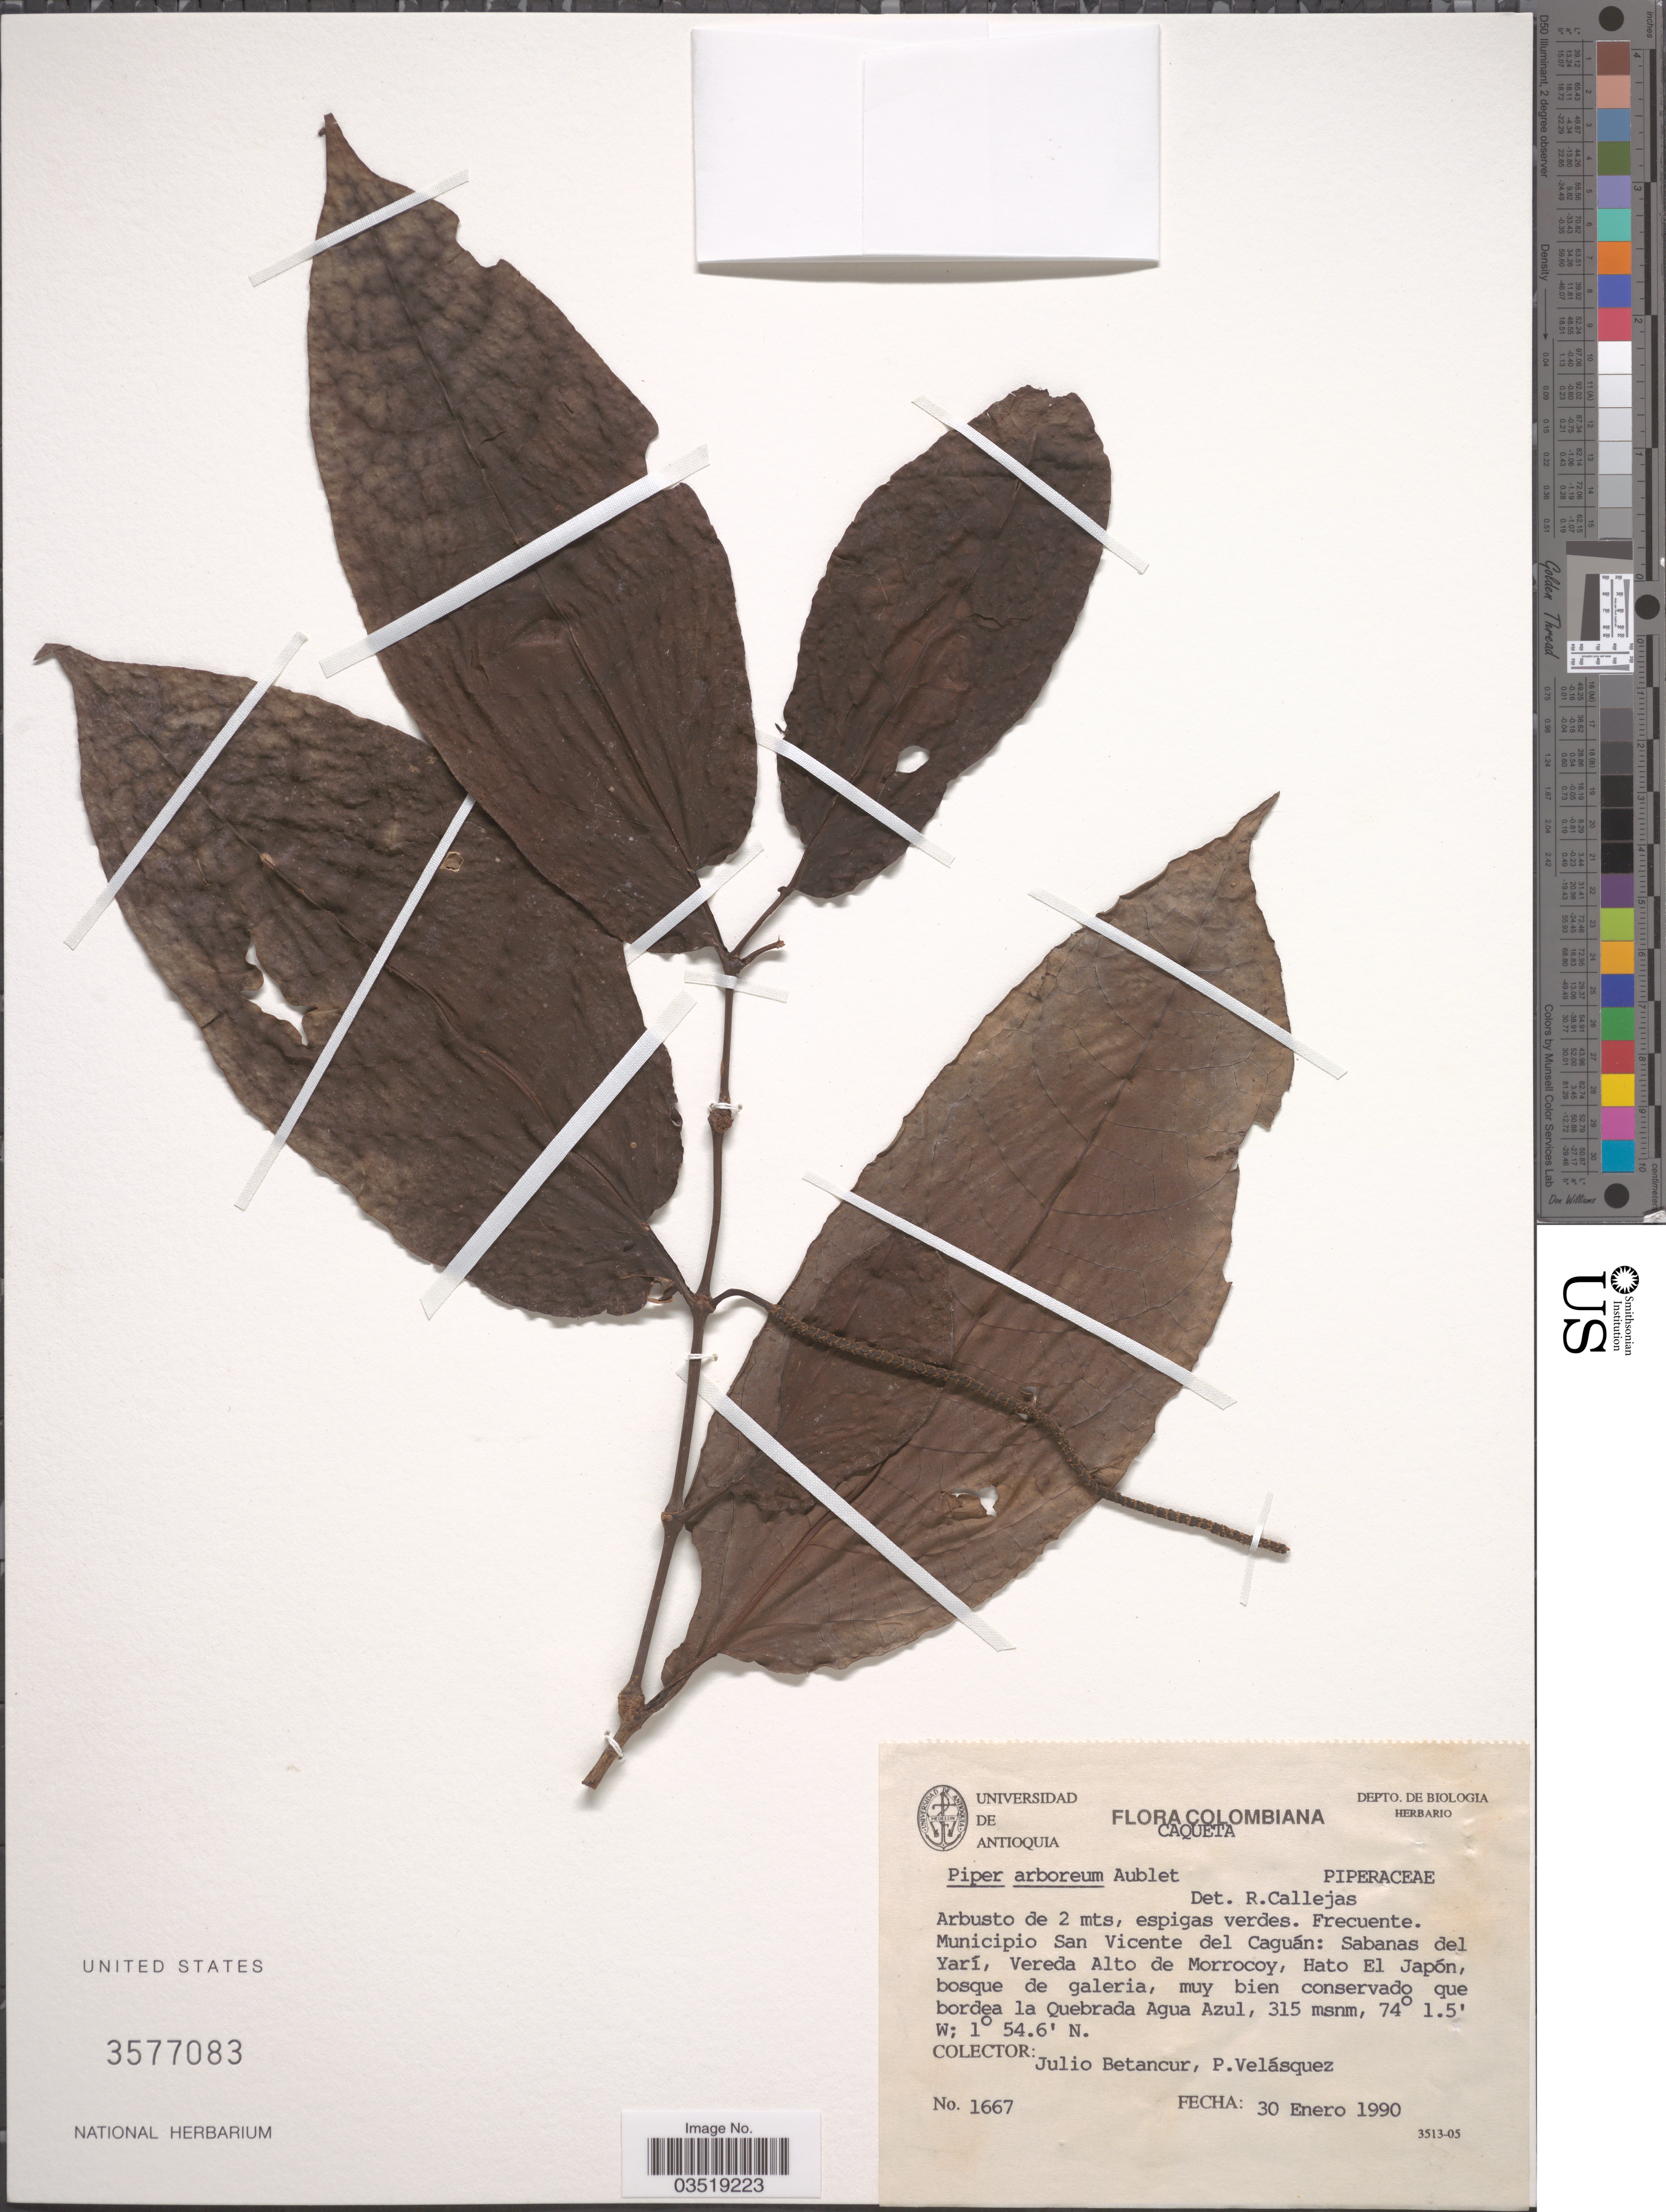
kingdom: Plantae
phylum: Tracheophyta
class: Magnoliopsida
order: Piperales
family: Piperaceae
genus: Piper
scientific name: Piper arboreum var. arboreum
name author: Aubl.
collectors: J. Betancur & P. Velasquez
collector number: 1667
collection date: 1990-01-30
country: Colombia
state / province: Caquetá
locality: Municipio San Vicente del Caguán: Sabanas del Yarí, Vereda Alto de Morocoy, Hato El Japó, bosque de galeria, muy bien conservado que bordea la Quebrada Agua Azul.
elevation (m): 315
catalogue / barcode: US 3577083